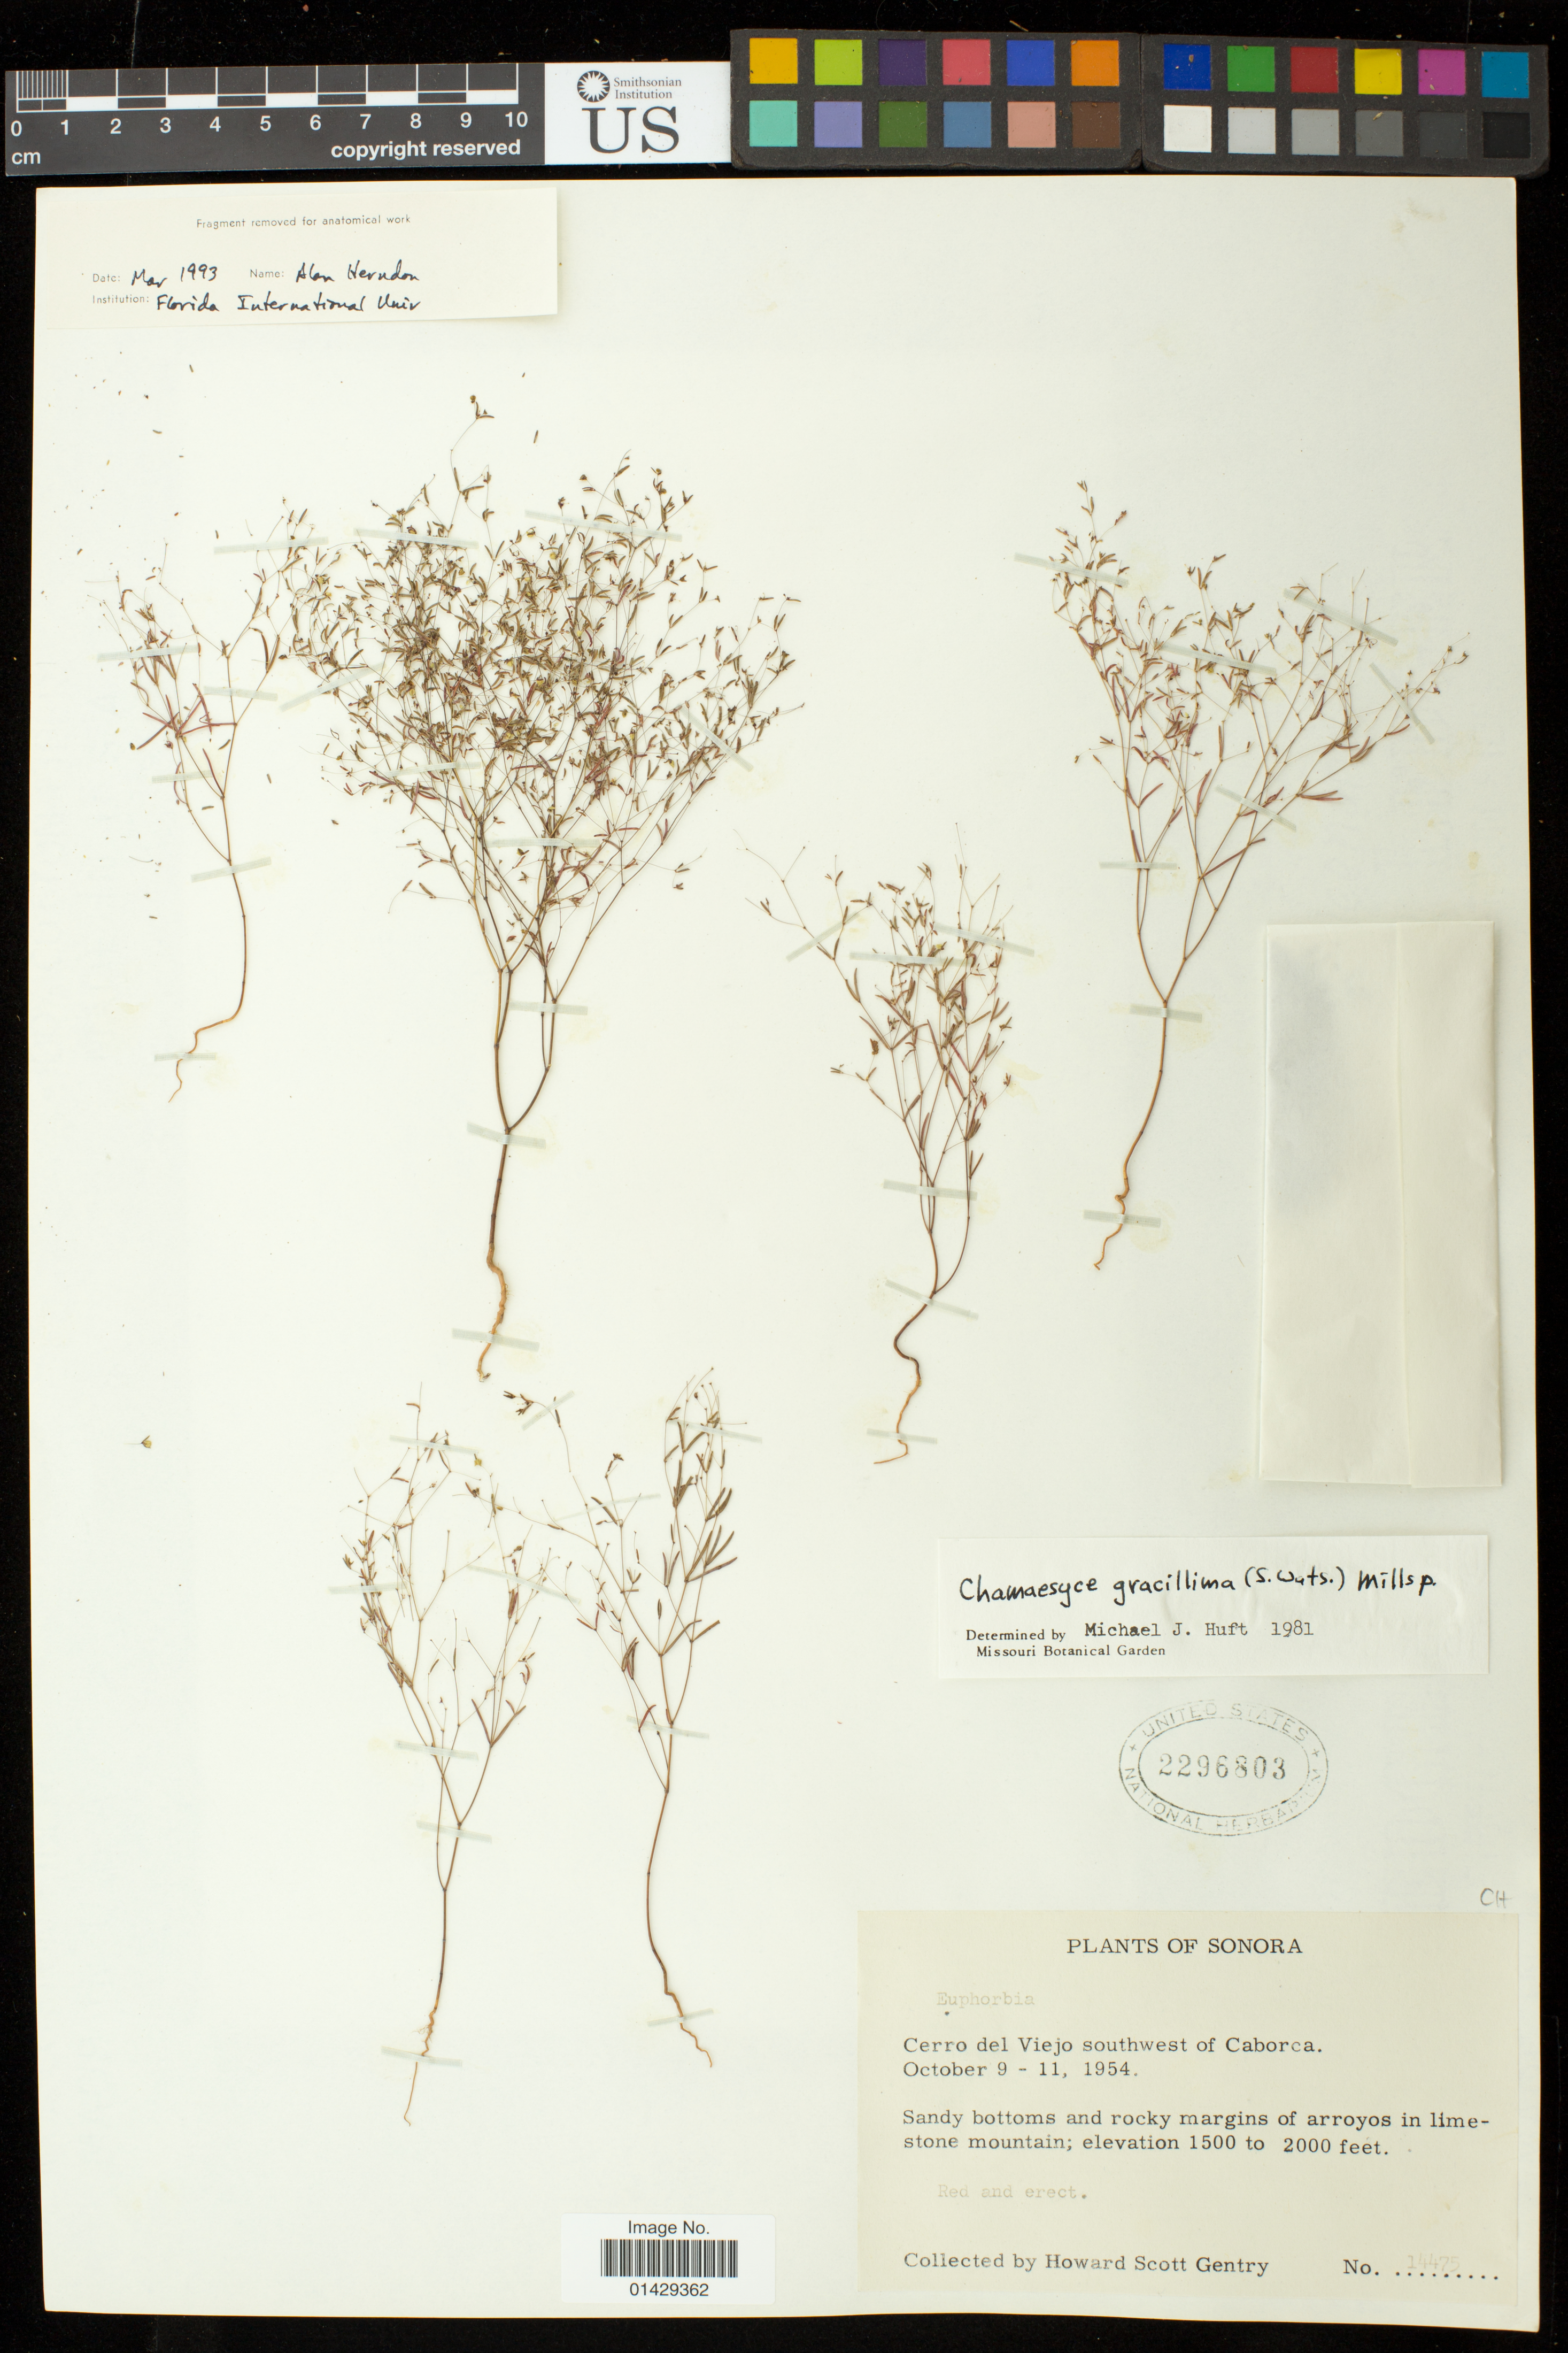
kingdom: Plantae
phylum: Tracheophyta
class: Magnoliopsida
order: Malpighiales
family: Euphorbiaceae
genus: Euphorbia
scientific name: Euphorbia gracillima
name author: S. Watson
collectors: H. S. Gentry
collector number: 14475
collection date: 1954-10-09/1954-10-11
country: Mexico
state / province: Sonora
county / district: Caborca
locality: Cerro del Viejo southwest of Caborca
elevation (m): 457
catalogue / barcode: US 2296803